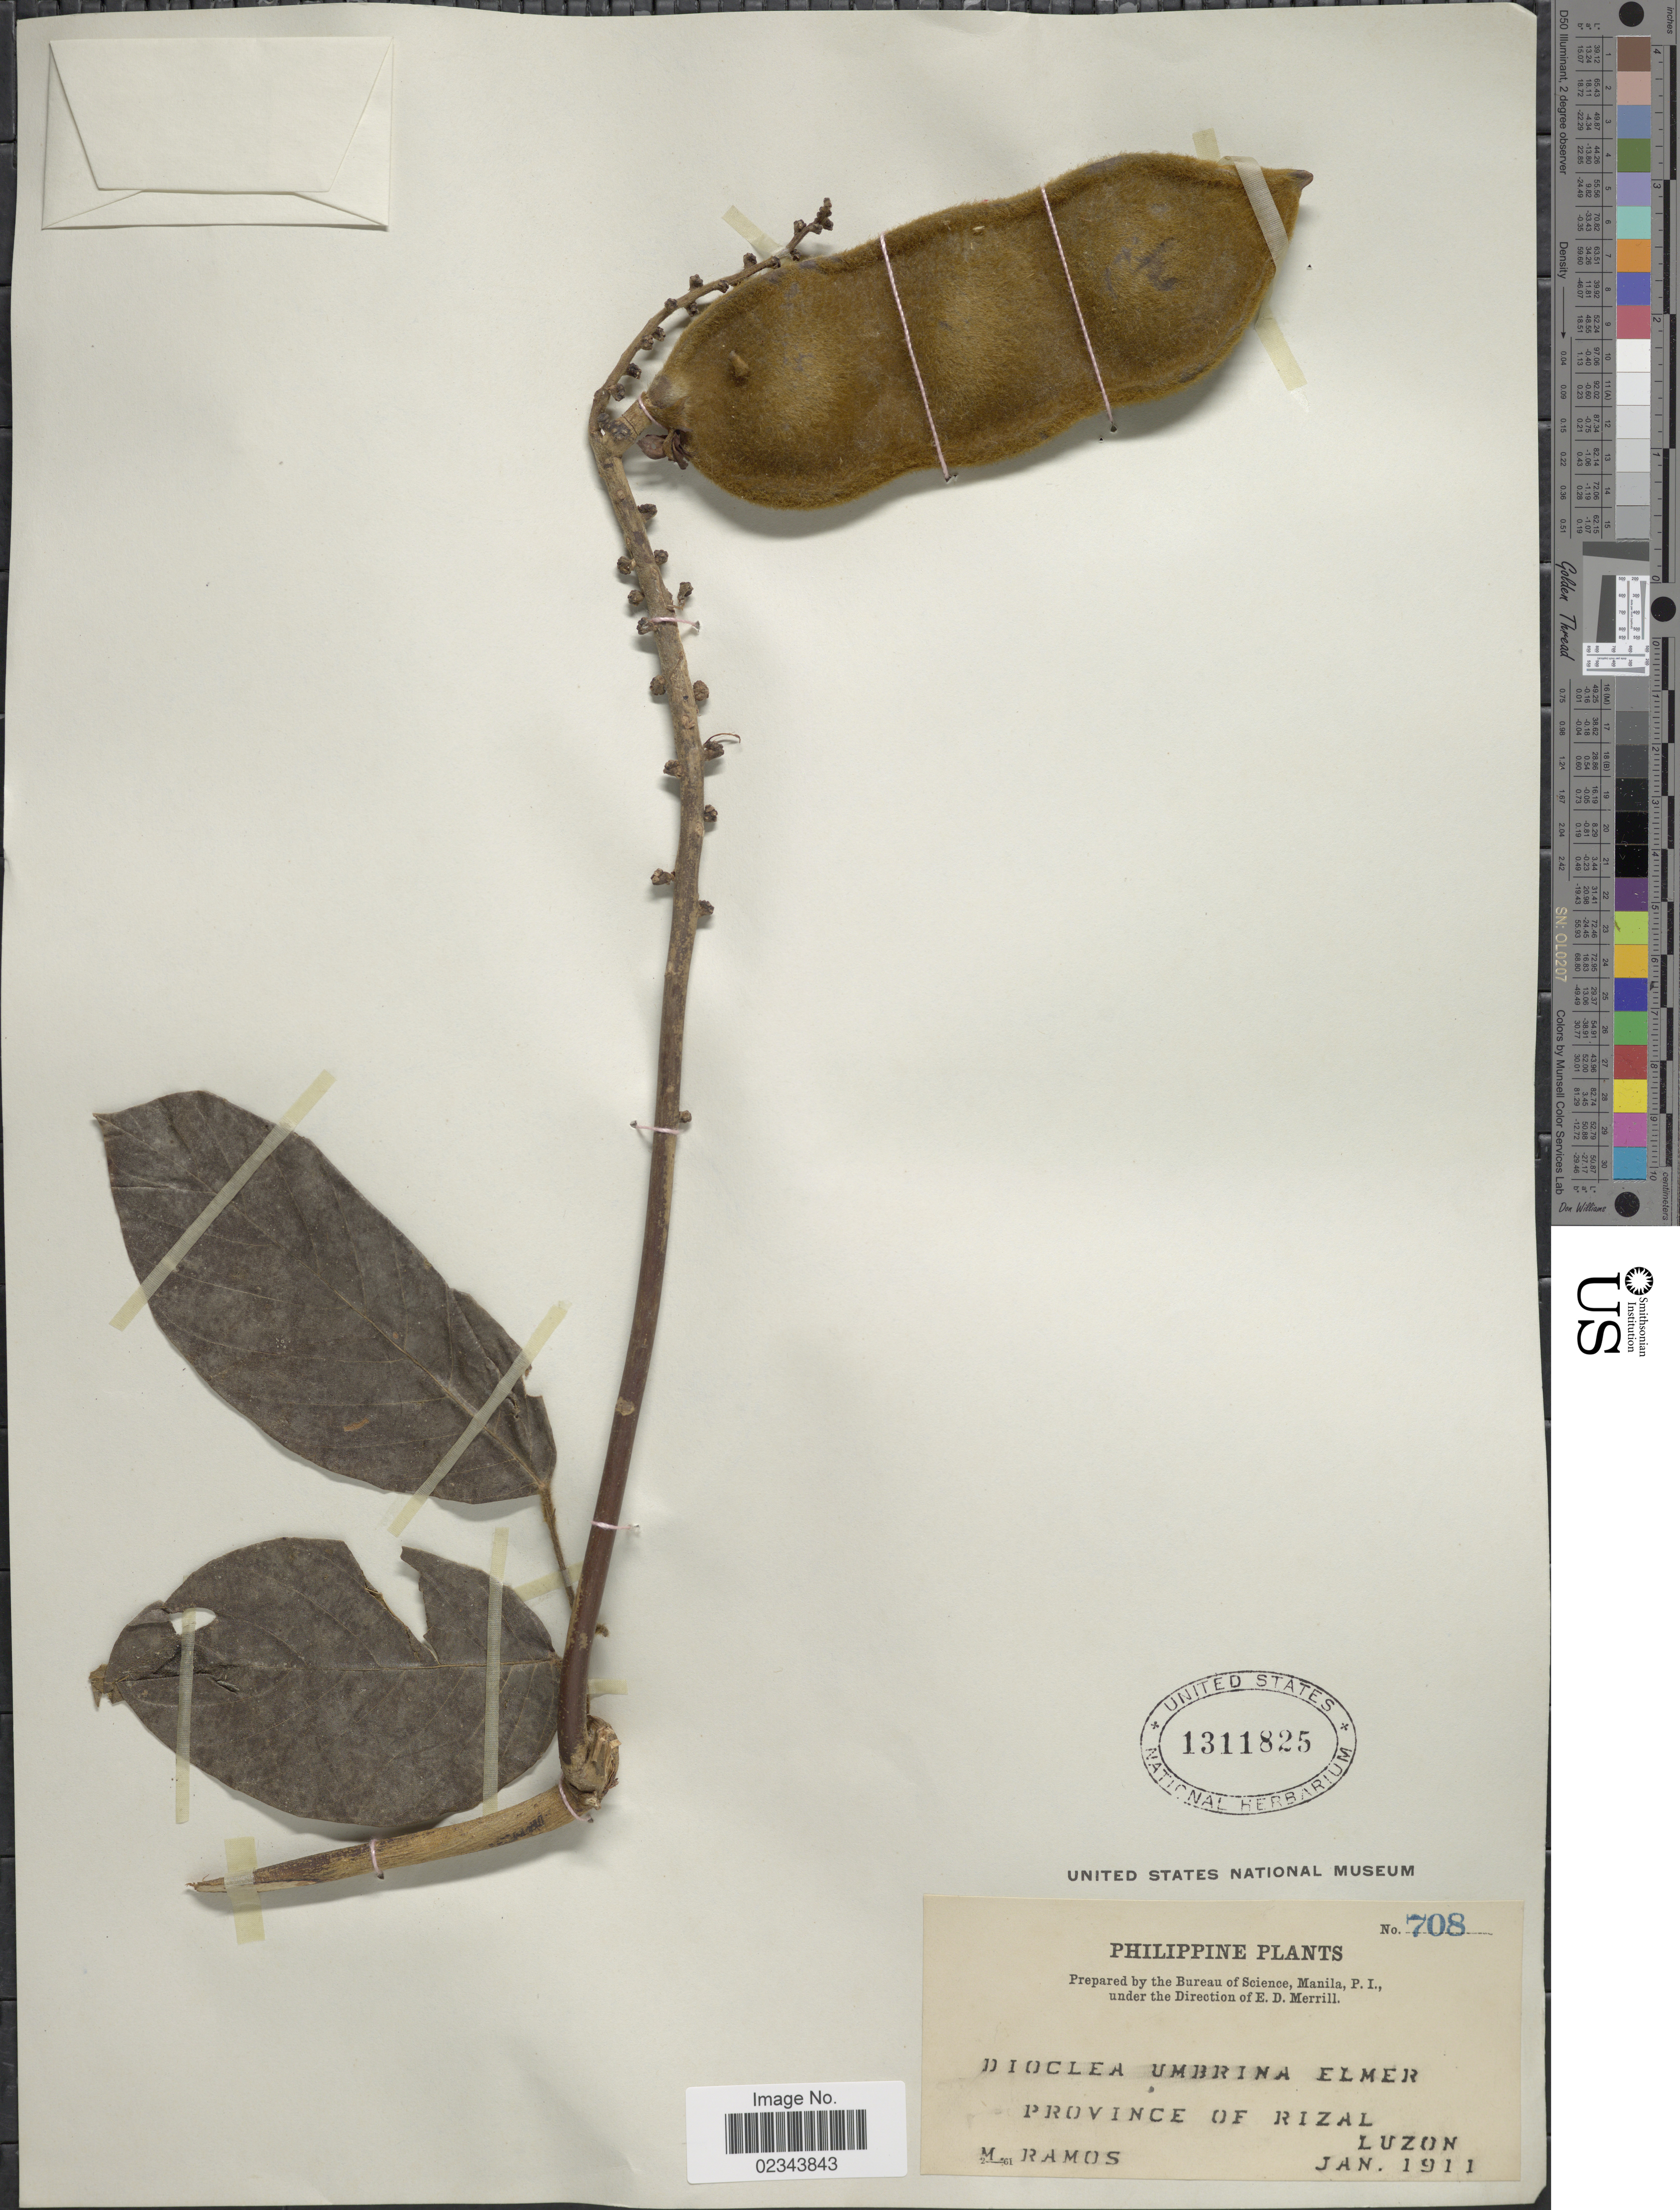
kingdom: Plantae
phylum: Tracheophyta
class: Magnoliopsida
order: Fabales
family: Fabaceae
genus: Macropsychanthus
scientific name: Macropsychanthus umbrinus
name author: (Elmer) L.P. Queiroz & Snak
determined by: Strong, Mark T., (BOT), Smithsonian Institution - National Museum of Natural History (UNITED STATES)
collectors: M. Ramos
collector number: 708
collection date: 1911-01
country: Philippines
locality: Province of Rizal, Luzon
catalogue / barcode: US 1311825